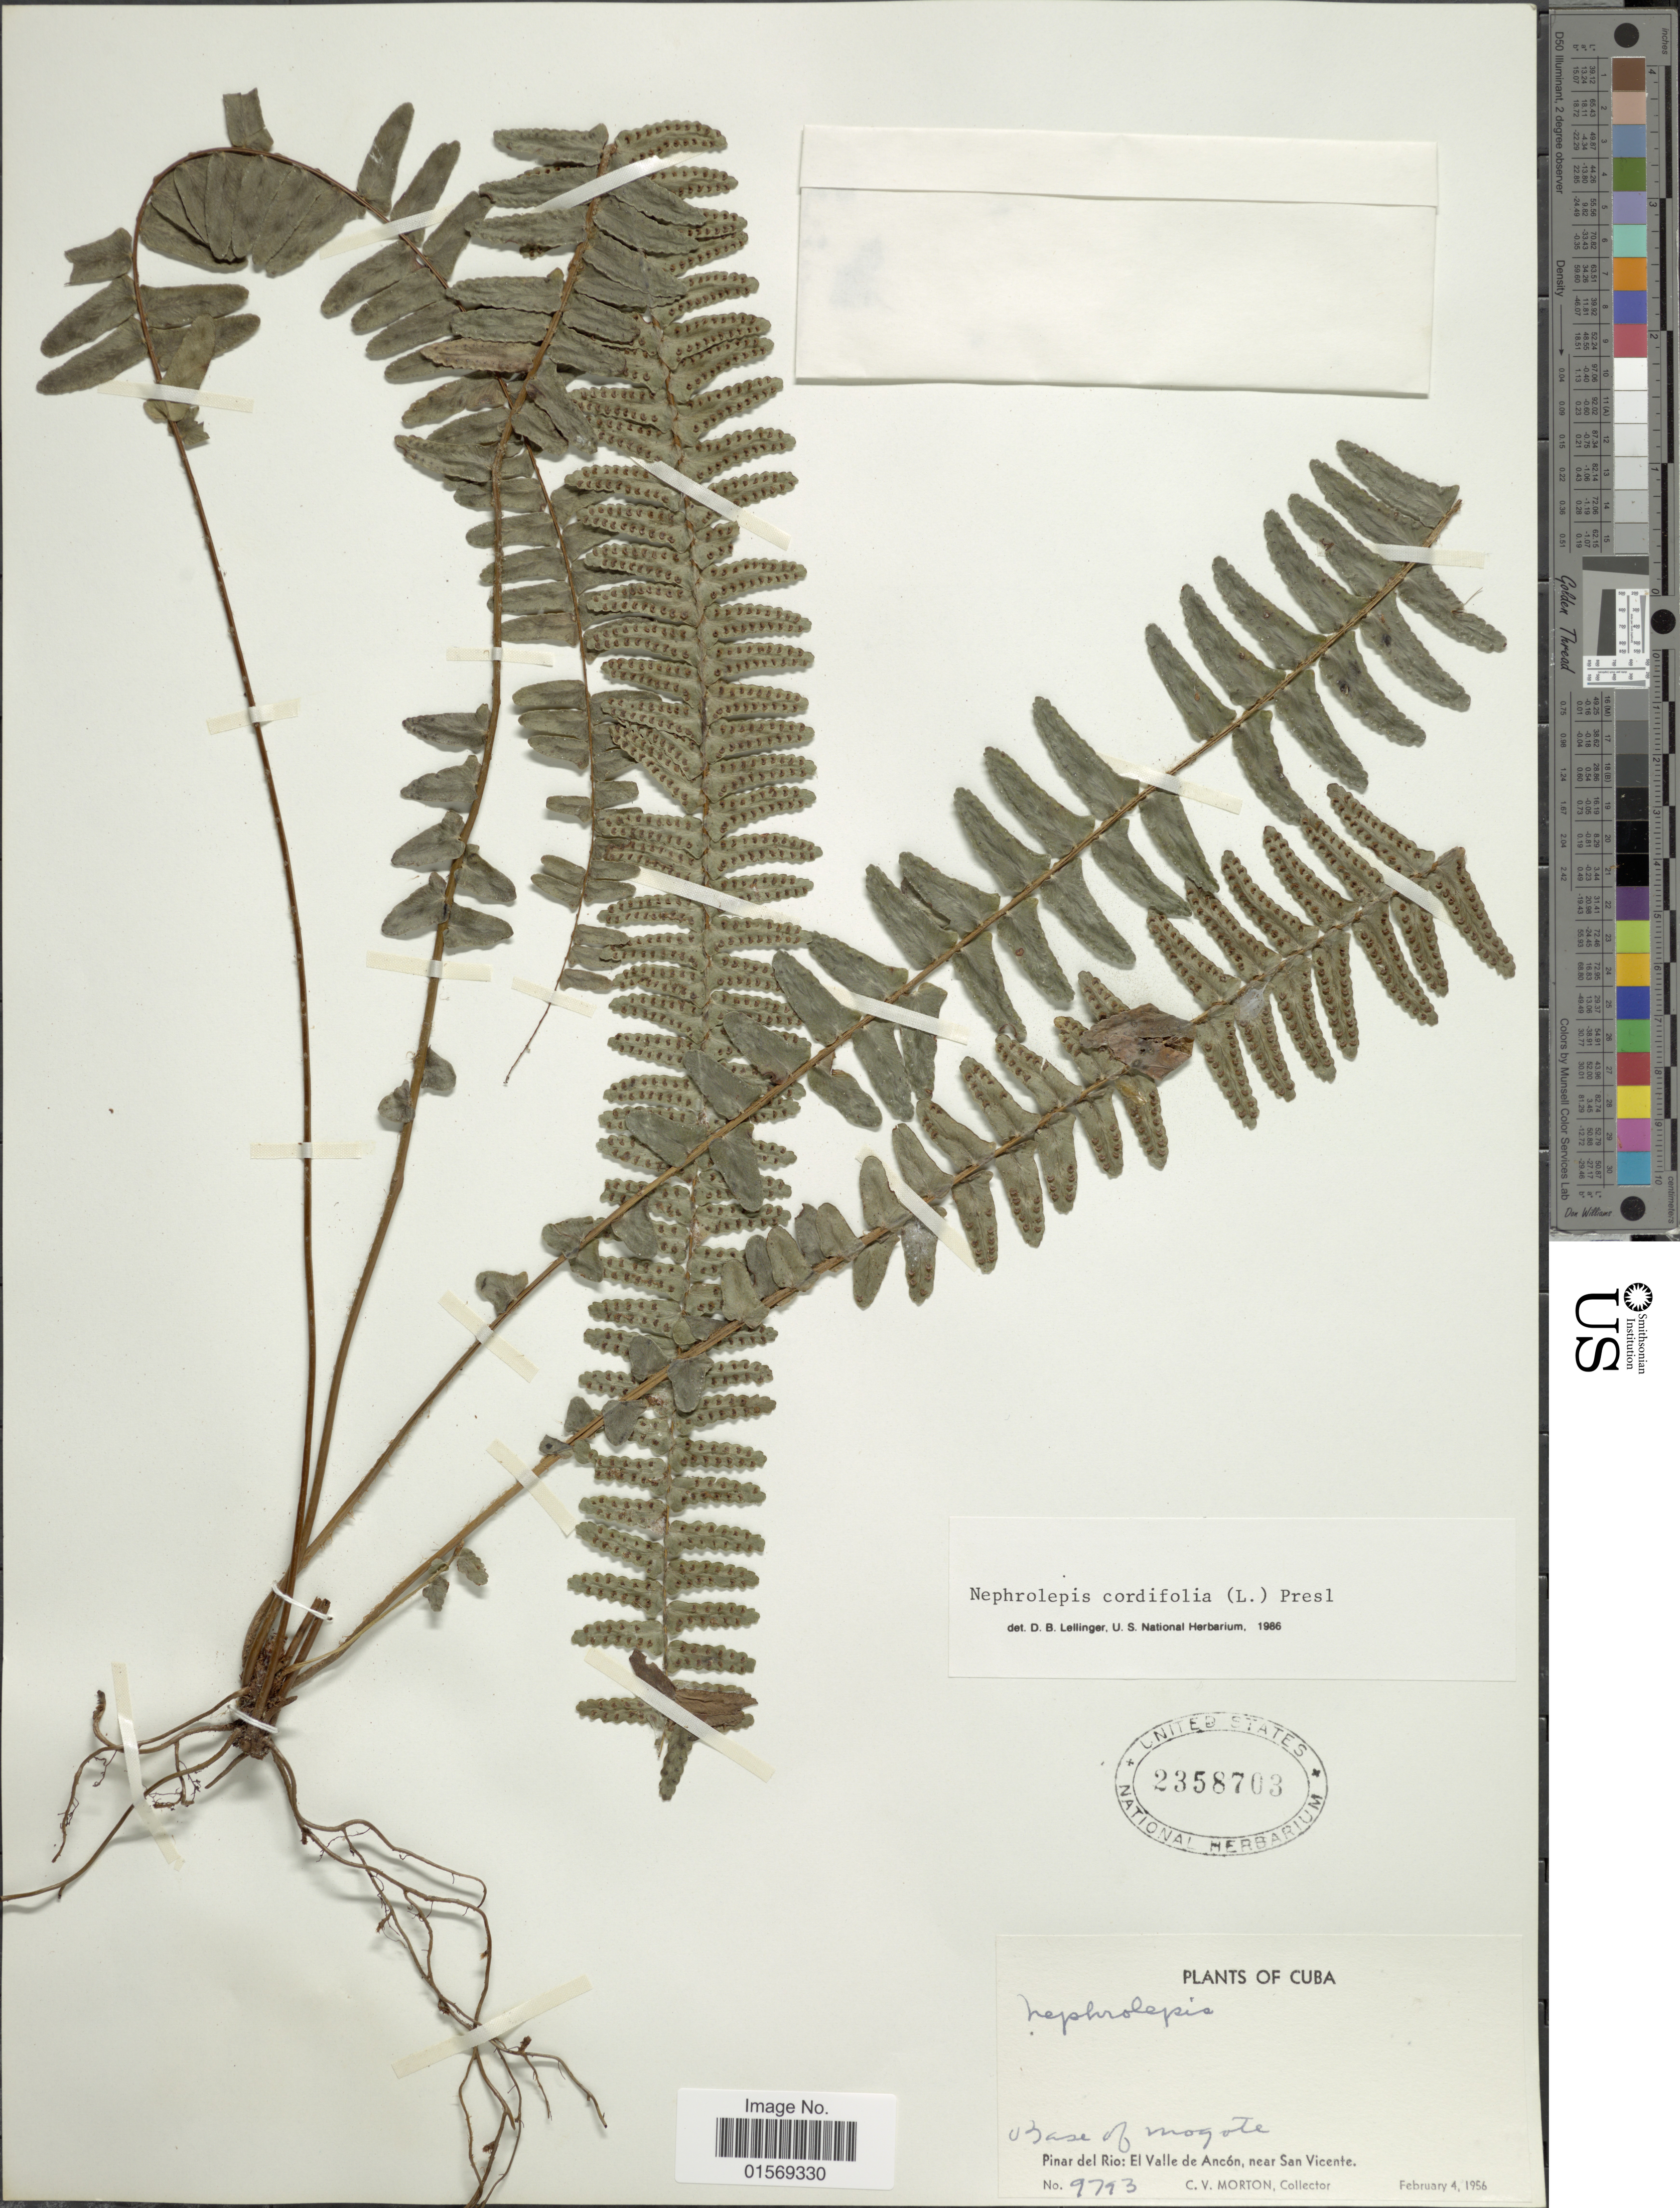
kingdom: Plantae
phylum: Tracheophyta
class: Polypodiopsida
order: Polypodiales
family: Nephrolepidaceae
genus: Nephrolepis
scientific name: Nephrolepis cordifolia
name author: (L.) C. Presl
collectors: C. V. Morton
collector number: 9793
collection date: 1956-02-04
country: Cuba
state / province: Pinar del Río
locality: Cuba. Base of Mogote. Pinar del Rio: El Valle de Ancon, near San Vicente.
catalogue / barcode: US 2358703